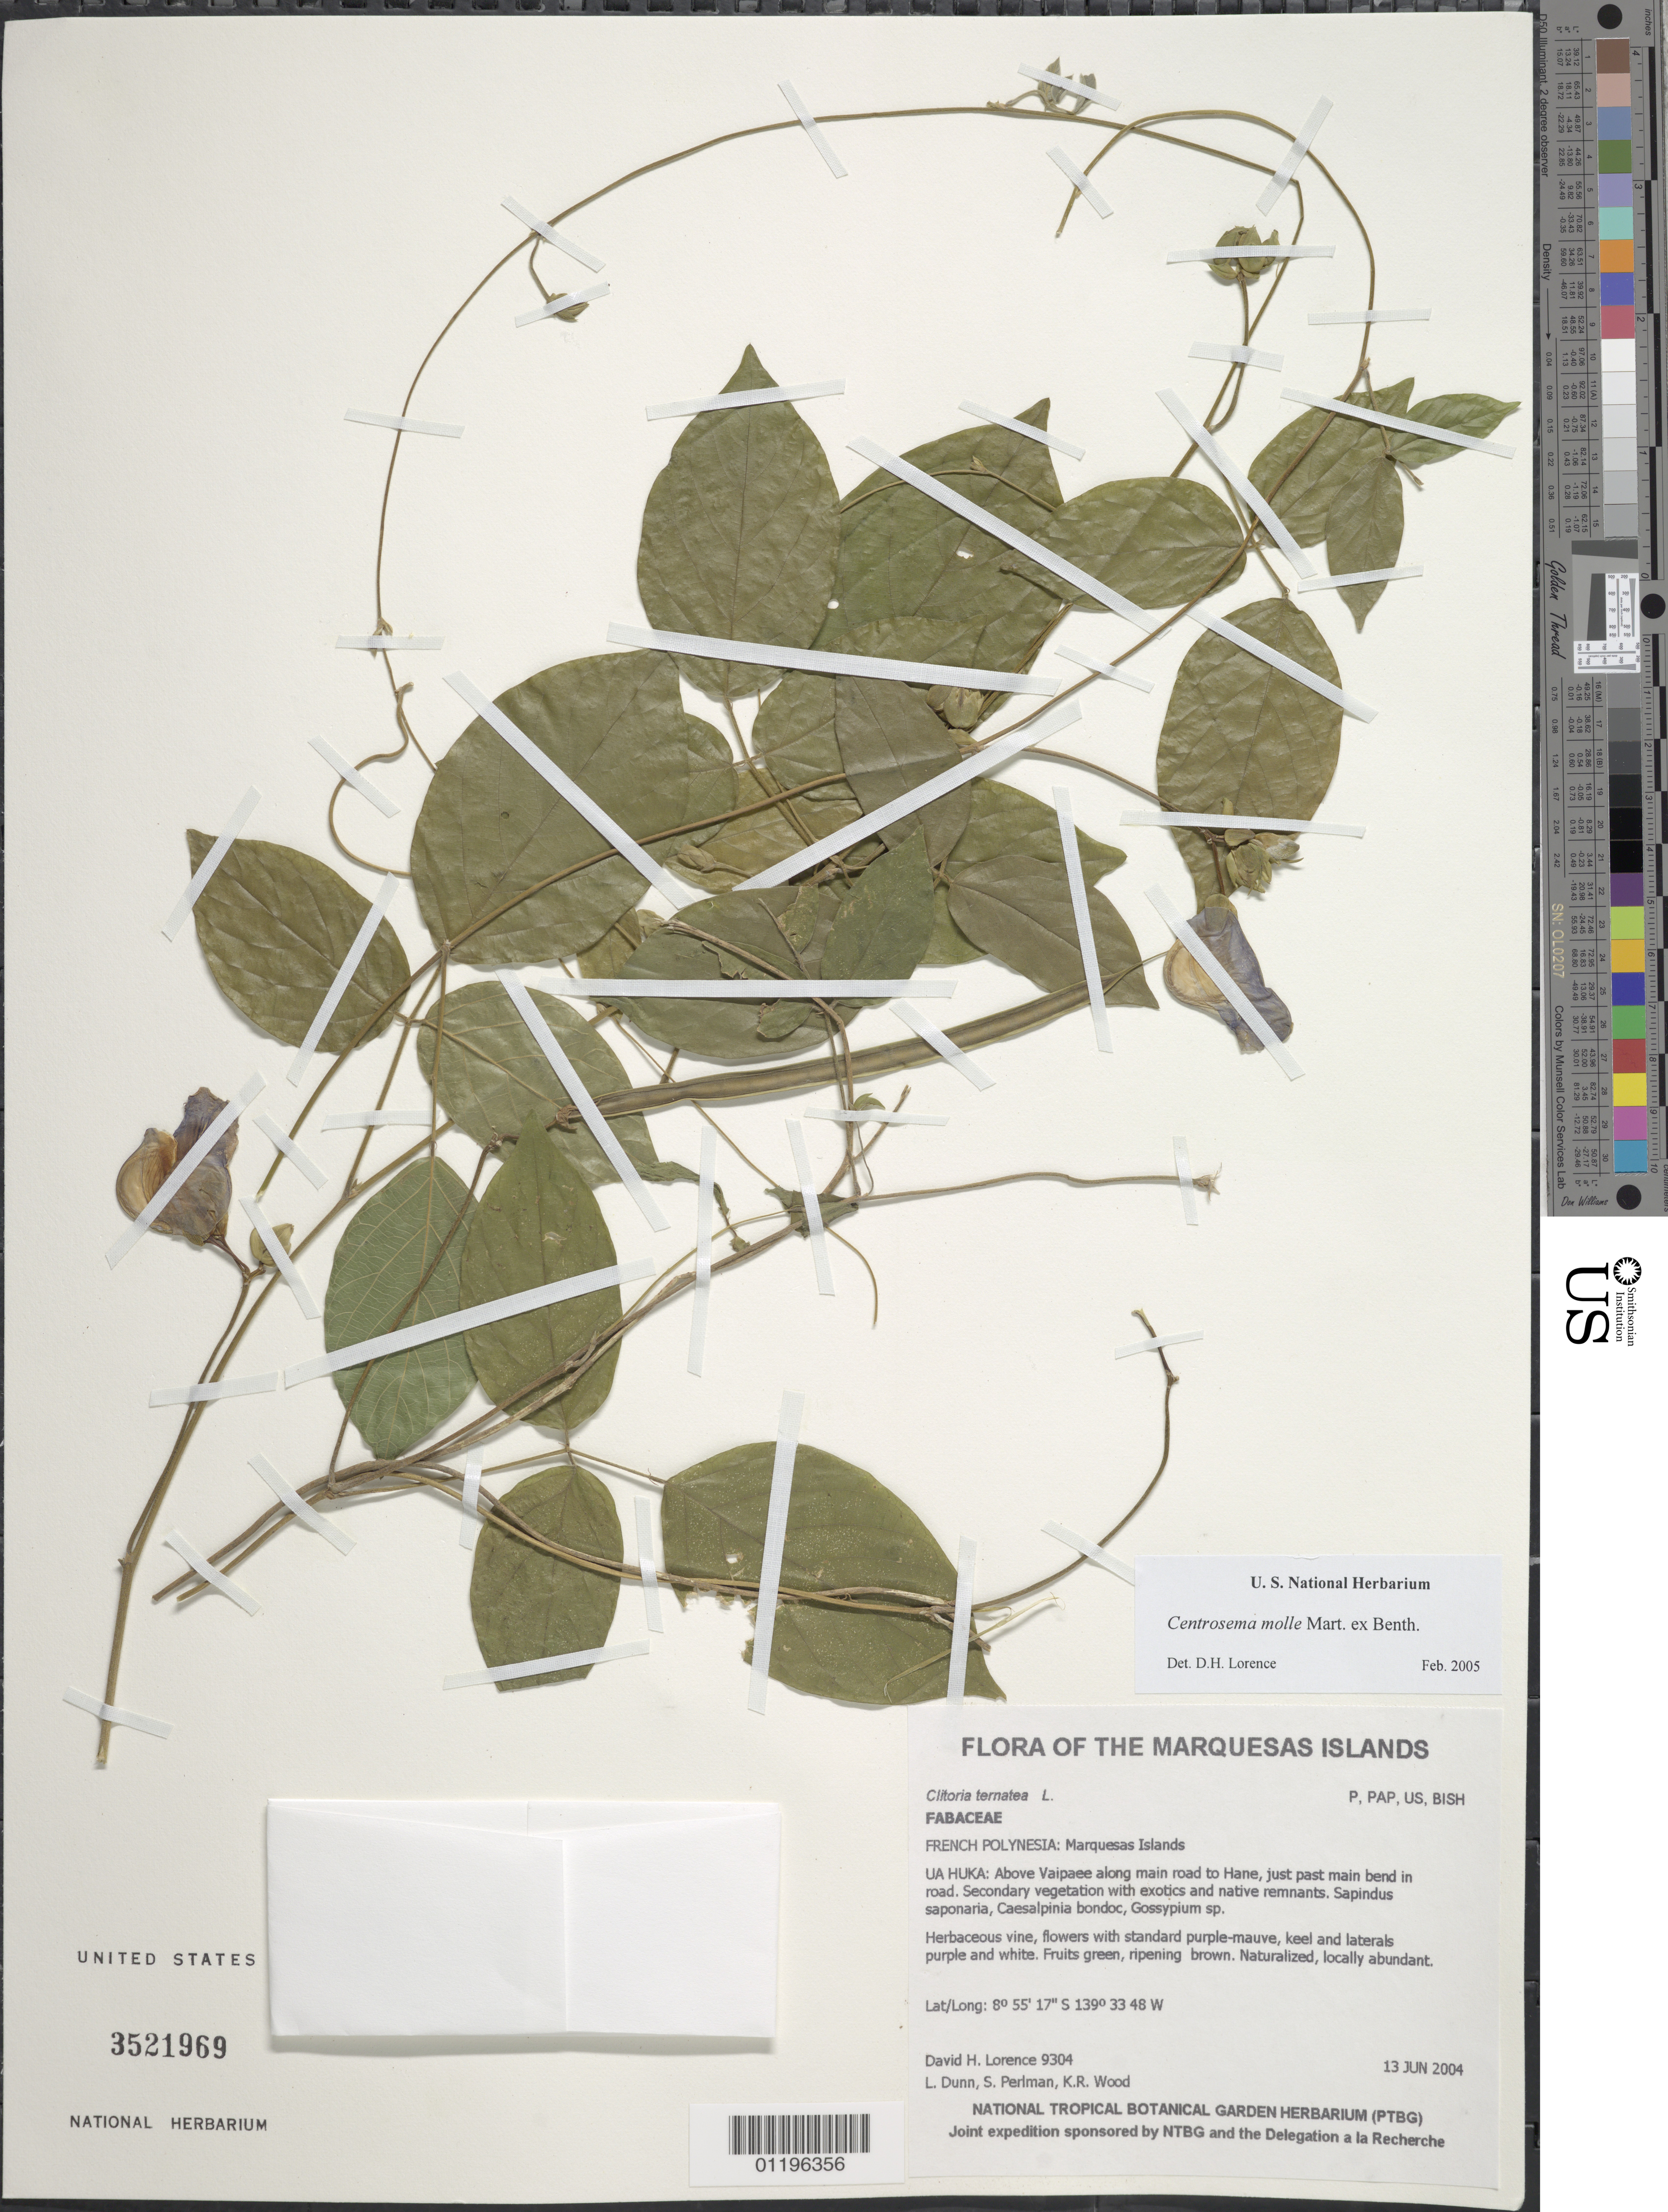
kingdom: Plantae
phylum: Tracheophyta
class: Magnoliopsida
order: Fabales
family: Fabaceae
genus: Centrosema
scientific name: Centrosema molle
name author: Mart. ex Benth.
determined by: Lorence, David H., (PTBG), National Tropical Botanical Garden (UNITED STATES)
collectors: D. Lorence, L. Dunn, S. P. Perlman & K. R. Wood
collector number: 9304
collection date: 2004-06-13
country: French Polynesia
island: Ua Huka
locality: Above Vaipaee along main road to Hane, just past main bend in road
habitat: Secondary vegetation with exotics and native remnants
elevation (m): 170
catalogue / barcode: US 3521969